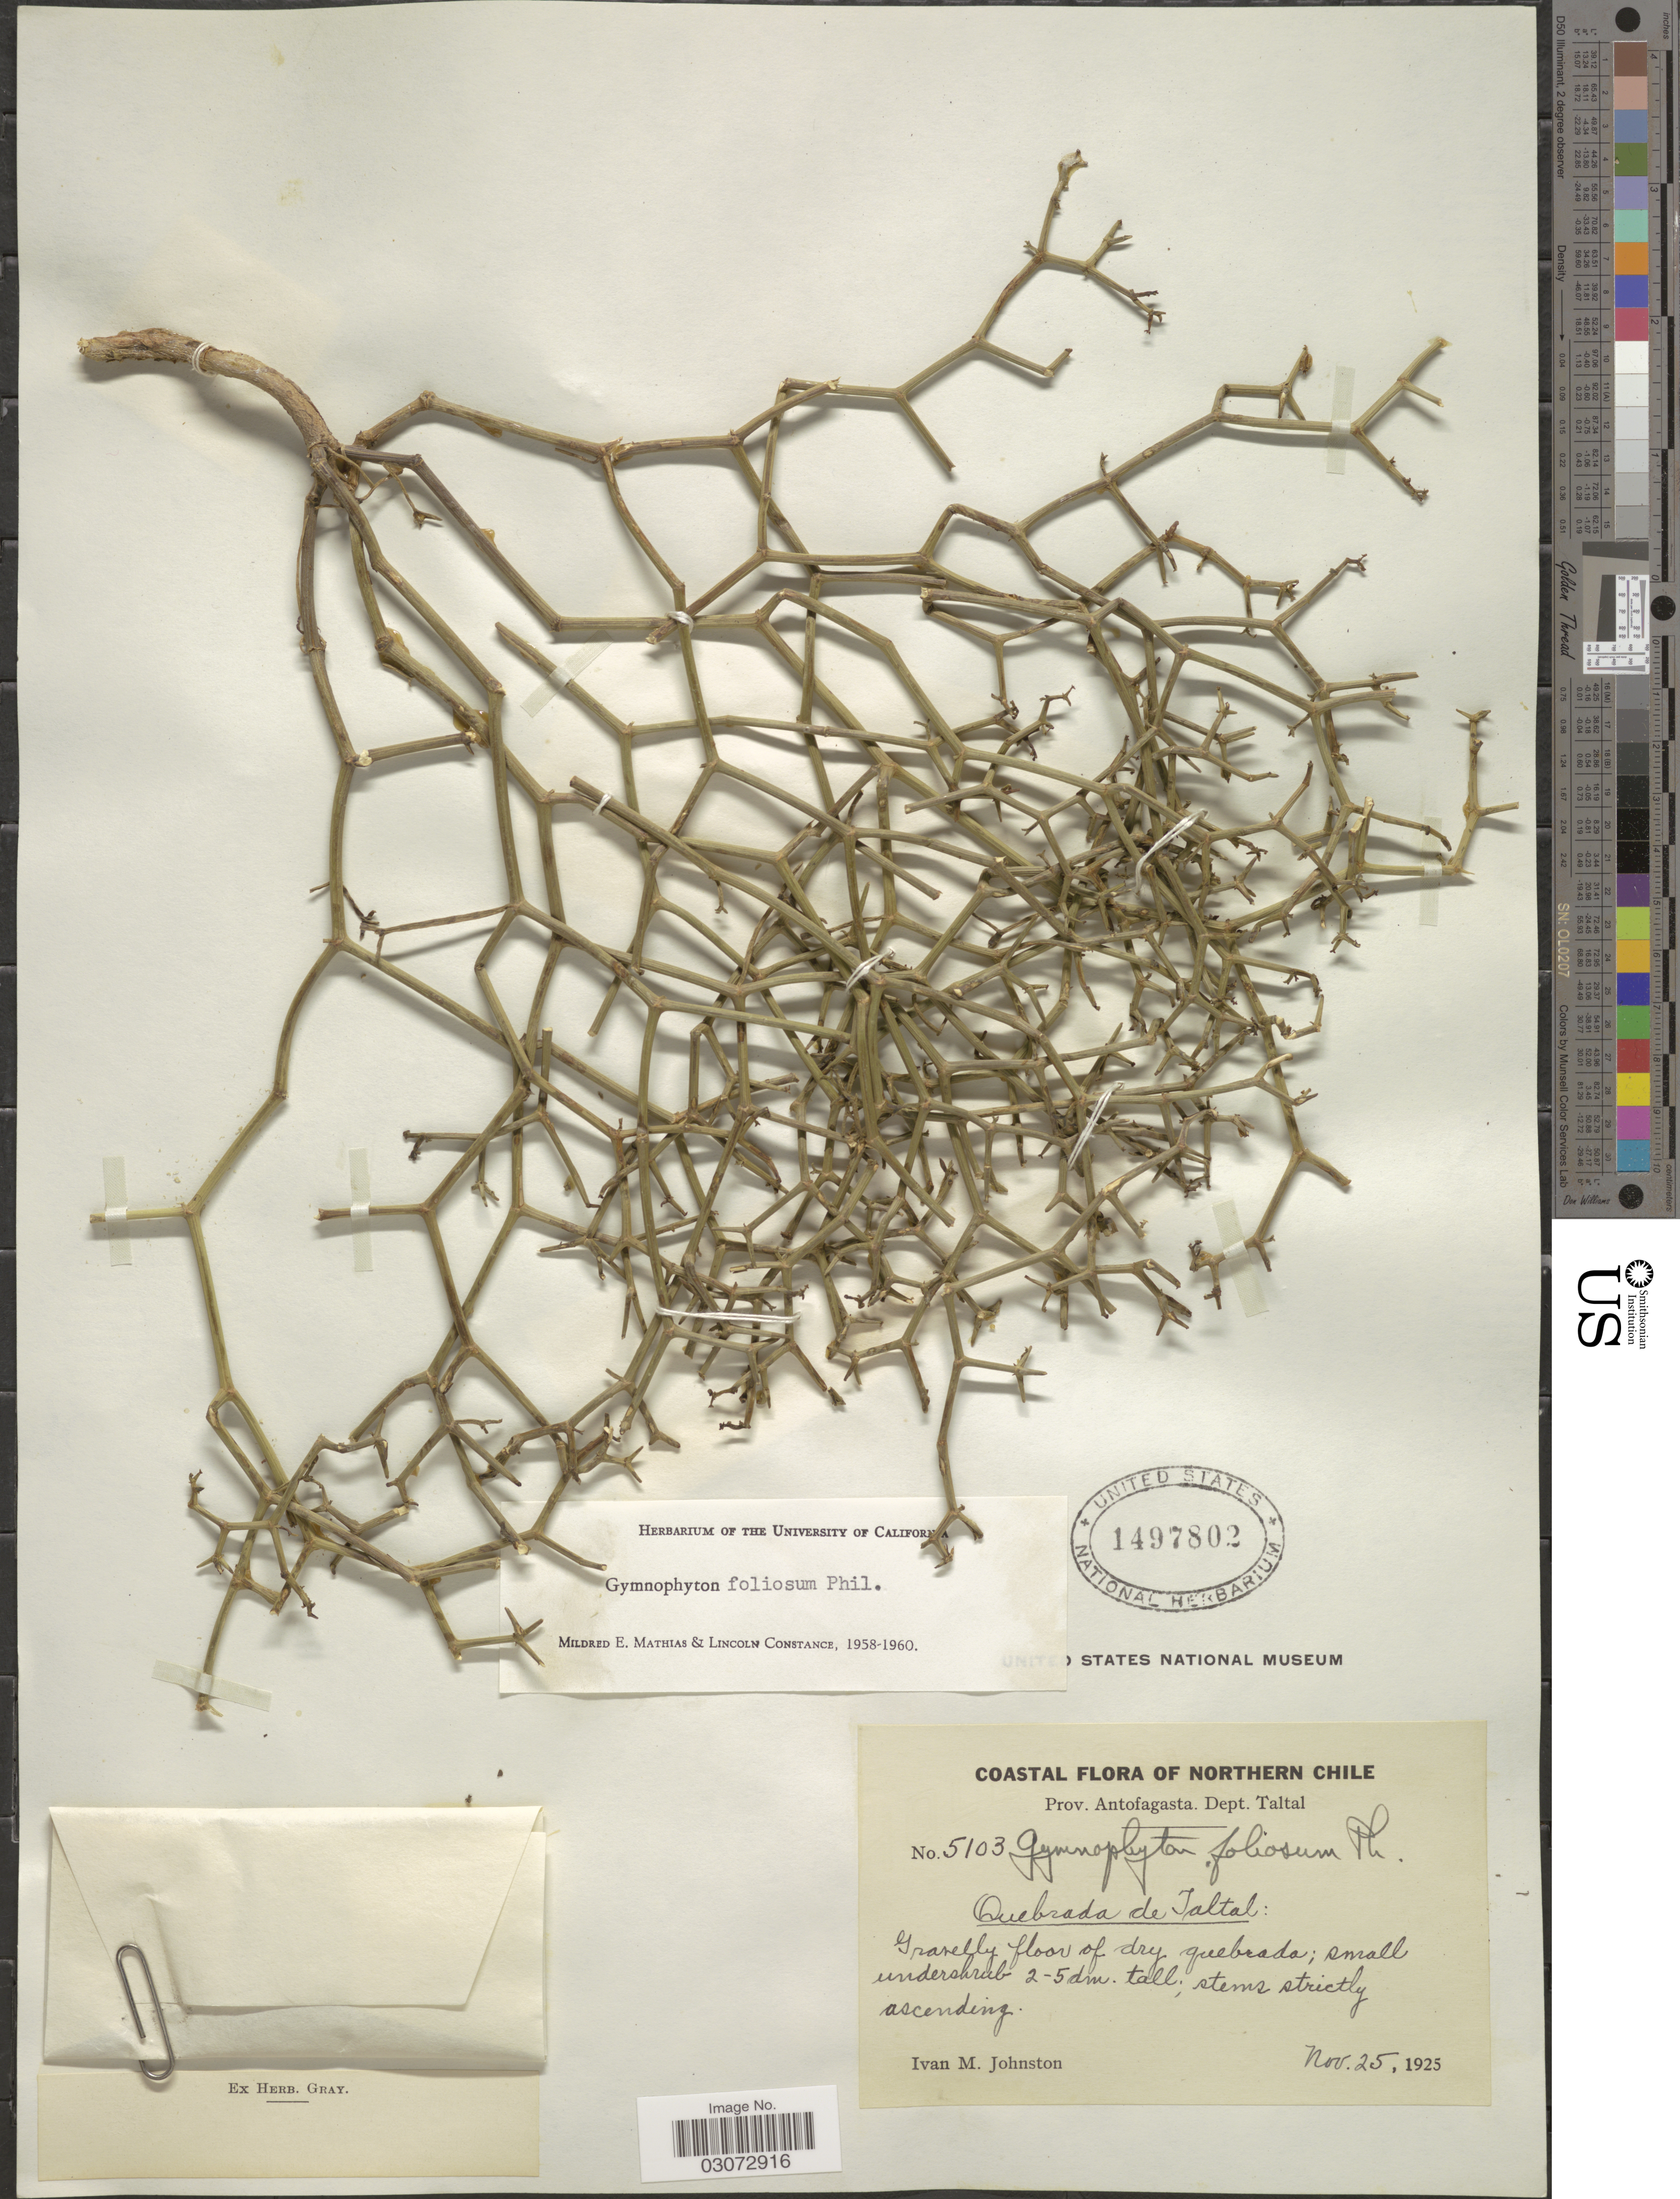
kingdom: Plantae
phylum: Tracheophyta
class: Magnoliopsida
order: Apiales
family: Apiaceae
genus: Gymnophyton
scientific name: Gymnophyton foliosum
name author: Phil.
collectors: I.M. Johnston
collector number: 5103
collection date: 1925-11-25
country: Chile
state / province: Antofagasta (II)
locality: Northern Chile. Dept. Taltal. Quebrada de Taltal.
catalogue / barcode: US 1497802